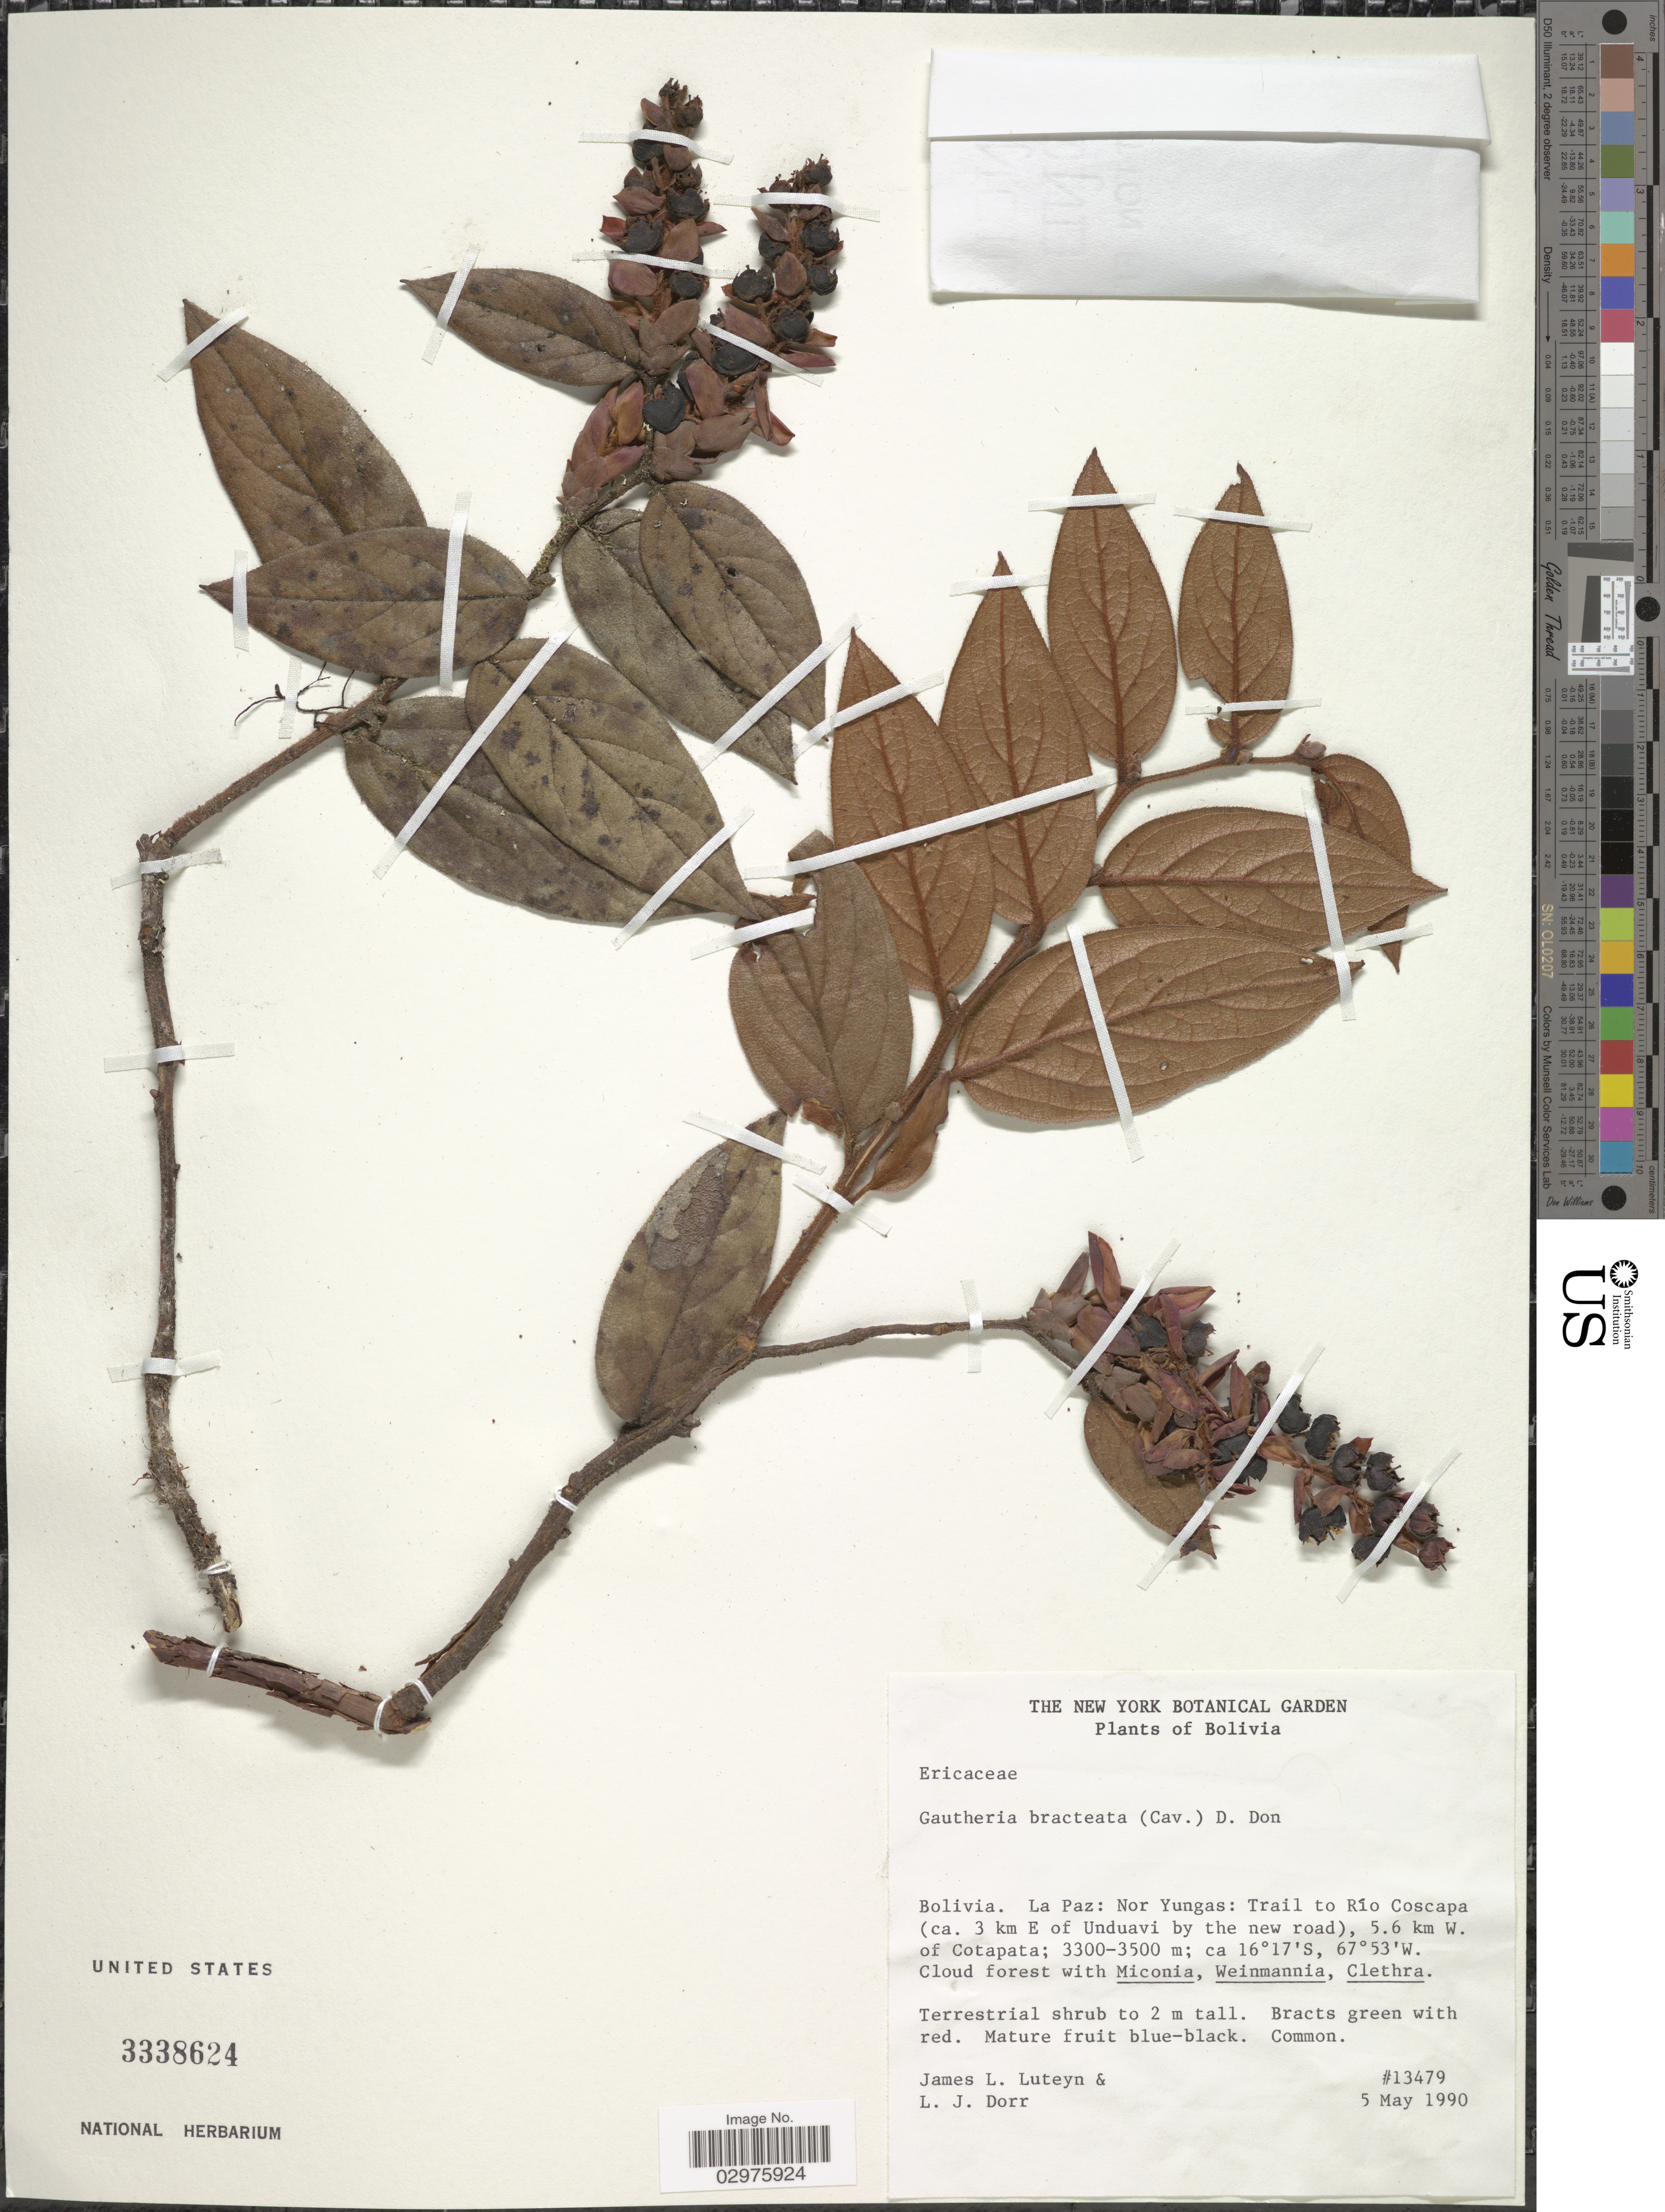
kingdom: Plantae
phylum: Tracheophyta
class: Magnoliopsida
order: Ericales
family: Ericaceae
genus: Gaultheria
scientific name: Gaultheria bracteata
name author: (Cav.) G. Don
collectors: J. L. Luteyn & L. J. Dorr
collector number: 13479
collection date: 1990-05-05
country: Bolivia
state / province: La Paz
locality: La Paz: Nor Yungas: Trail to Río Coscapa (ca. 3 km E of Unduavi by the new road), 5.6 km W. of Cotapata.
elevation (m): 3300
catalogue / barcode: US 3338624